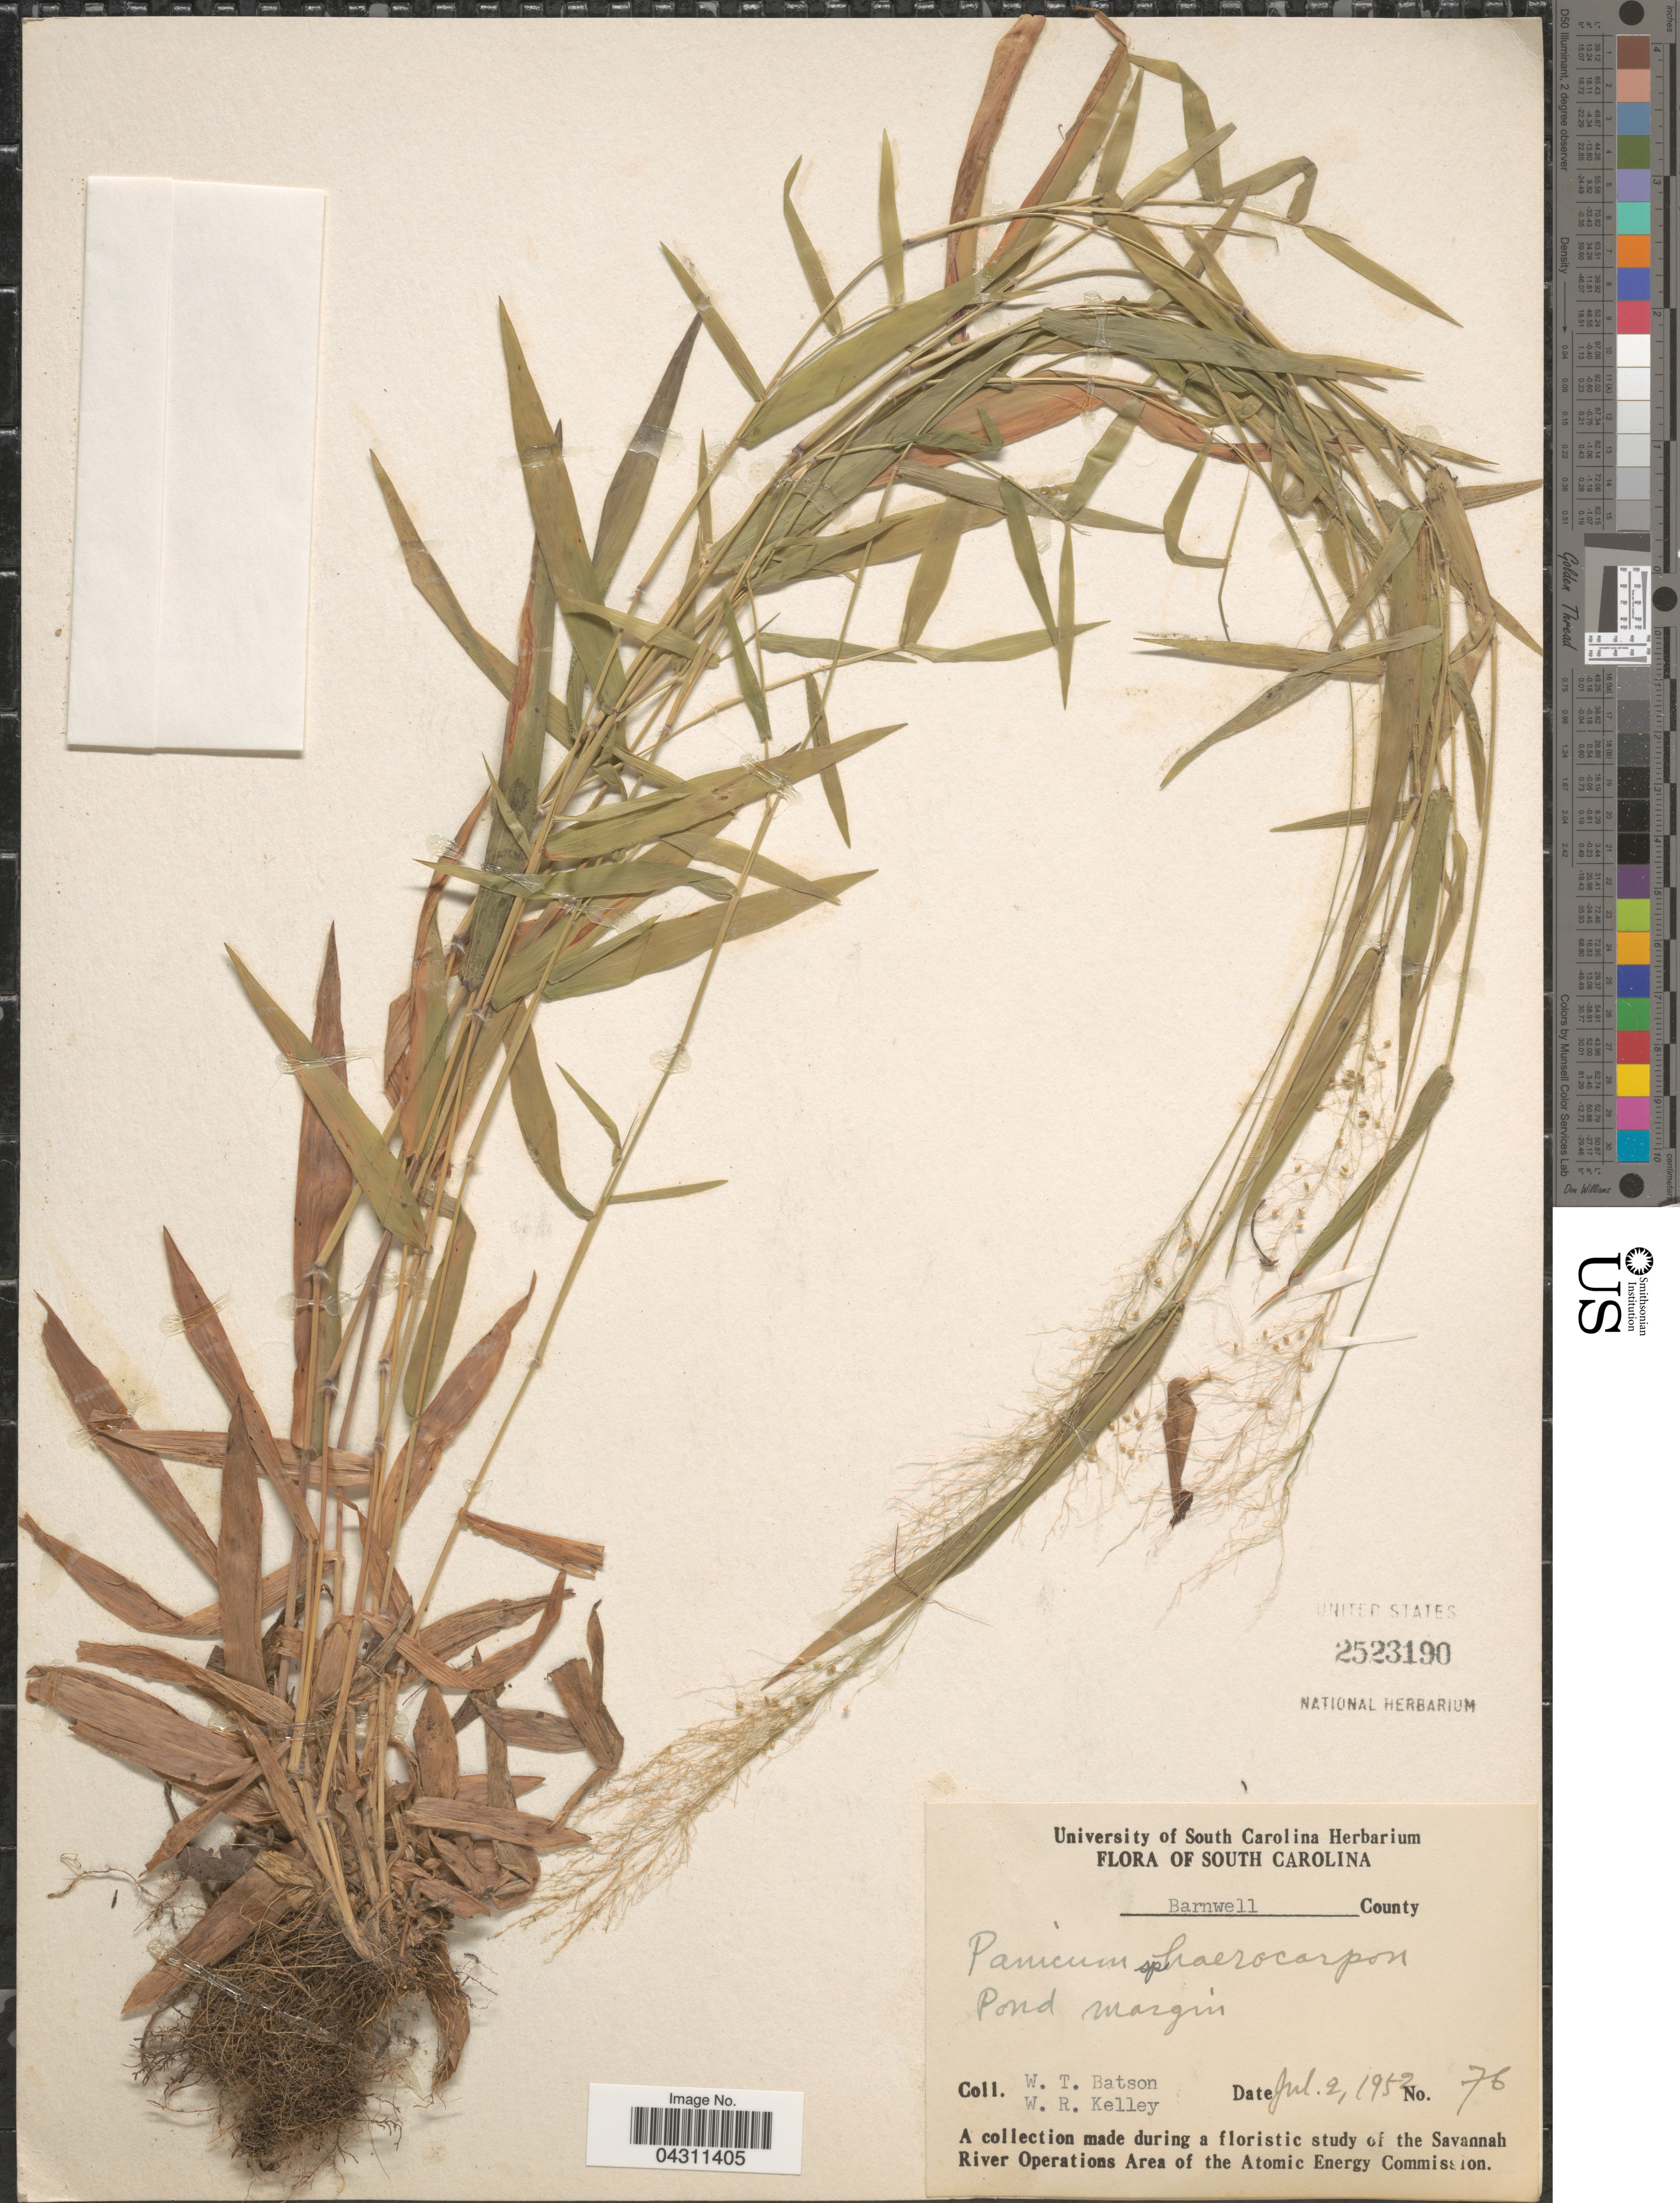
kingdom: Plantae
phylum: Tracheophyta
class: Liliopsida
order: Poales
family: Poaceae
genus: Dichanthelium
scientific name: Dichanthelium sphaerocarpon var. sphaerocarpon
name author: (Elliott) Gould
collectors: W. Batson & W. R. Kelley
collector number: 76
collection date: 1952-07-02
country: United States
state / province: South Carolina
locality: Barnwell County. Pond margin. The Savannah River Operations Area of the Atomic Energy Commission.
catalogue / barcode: US 2523190